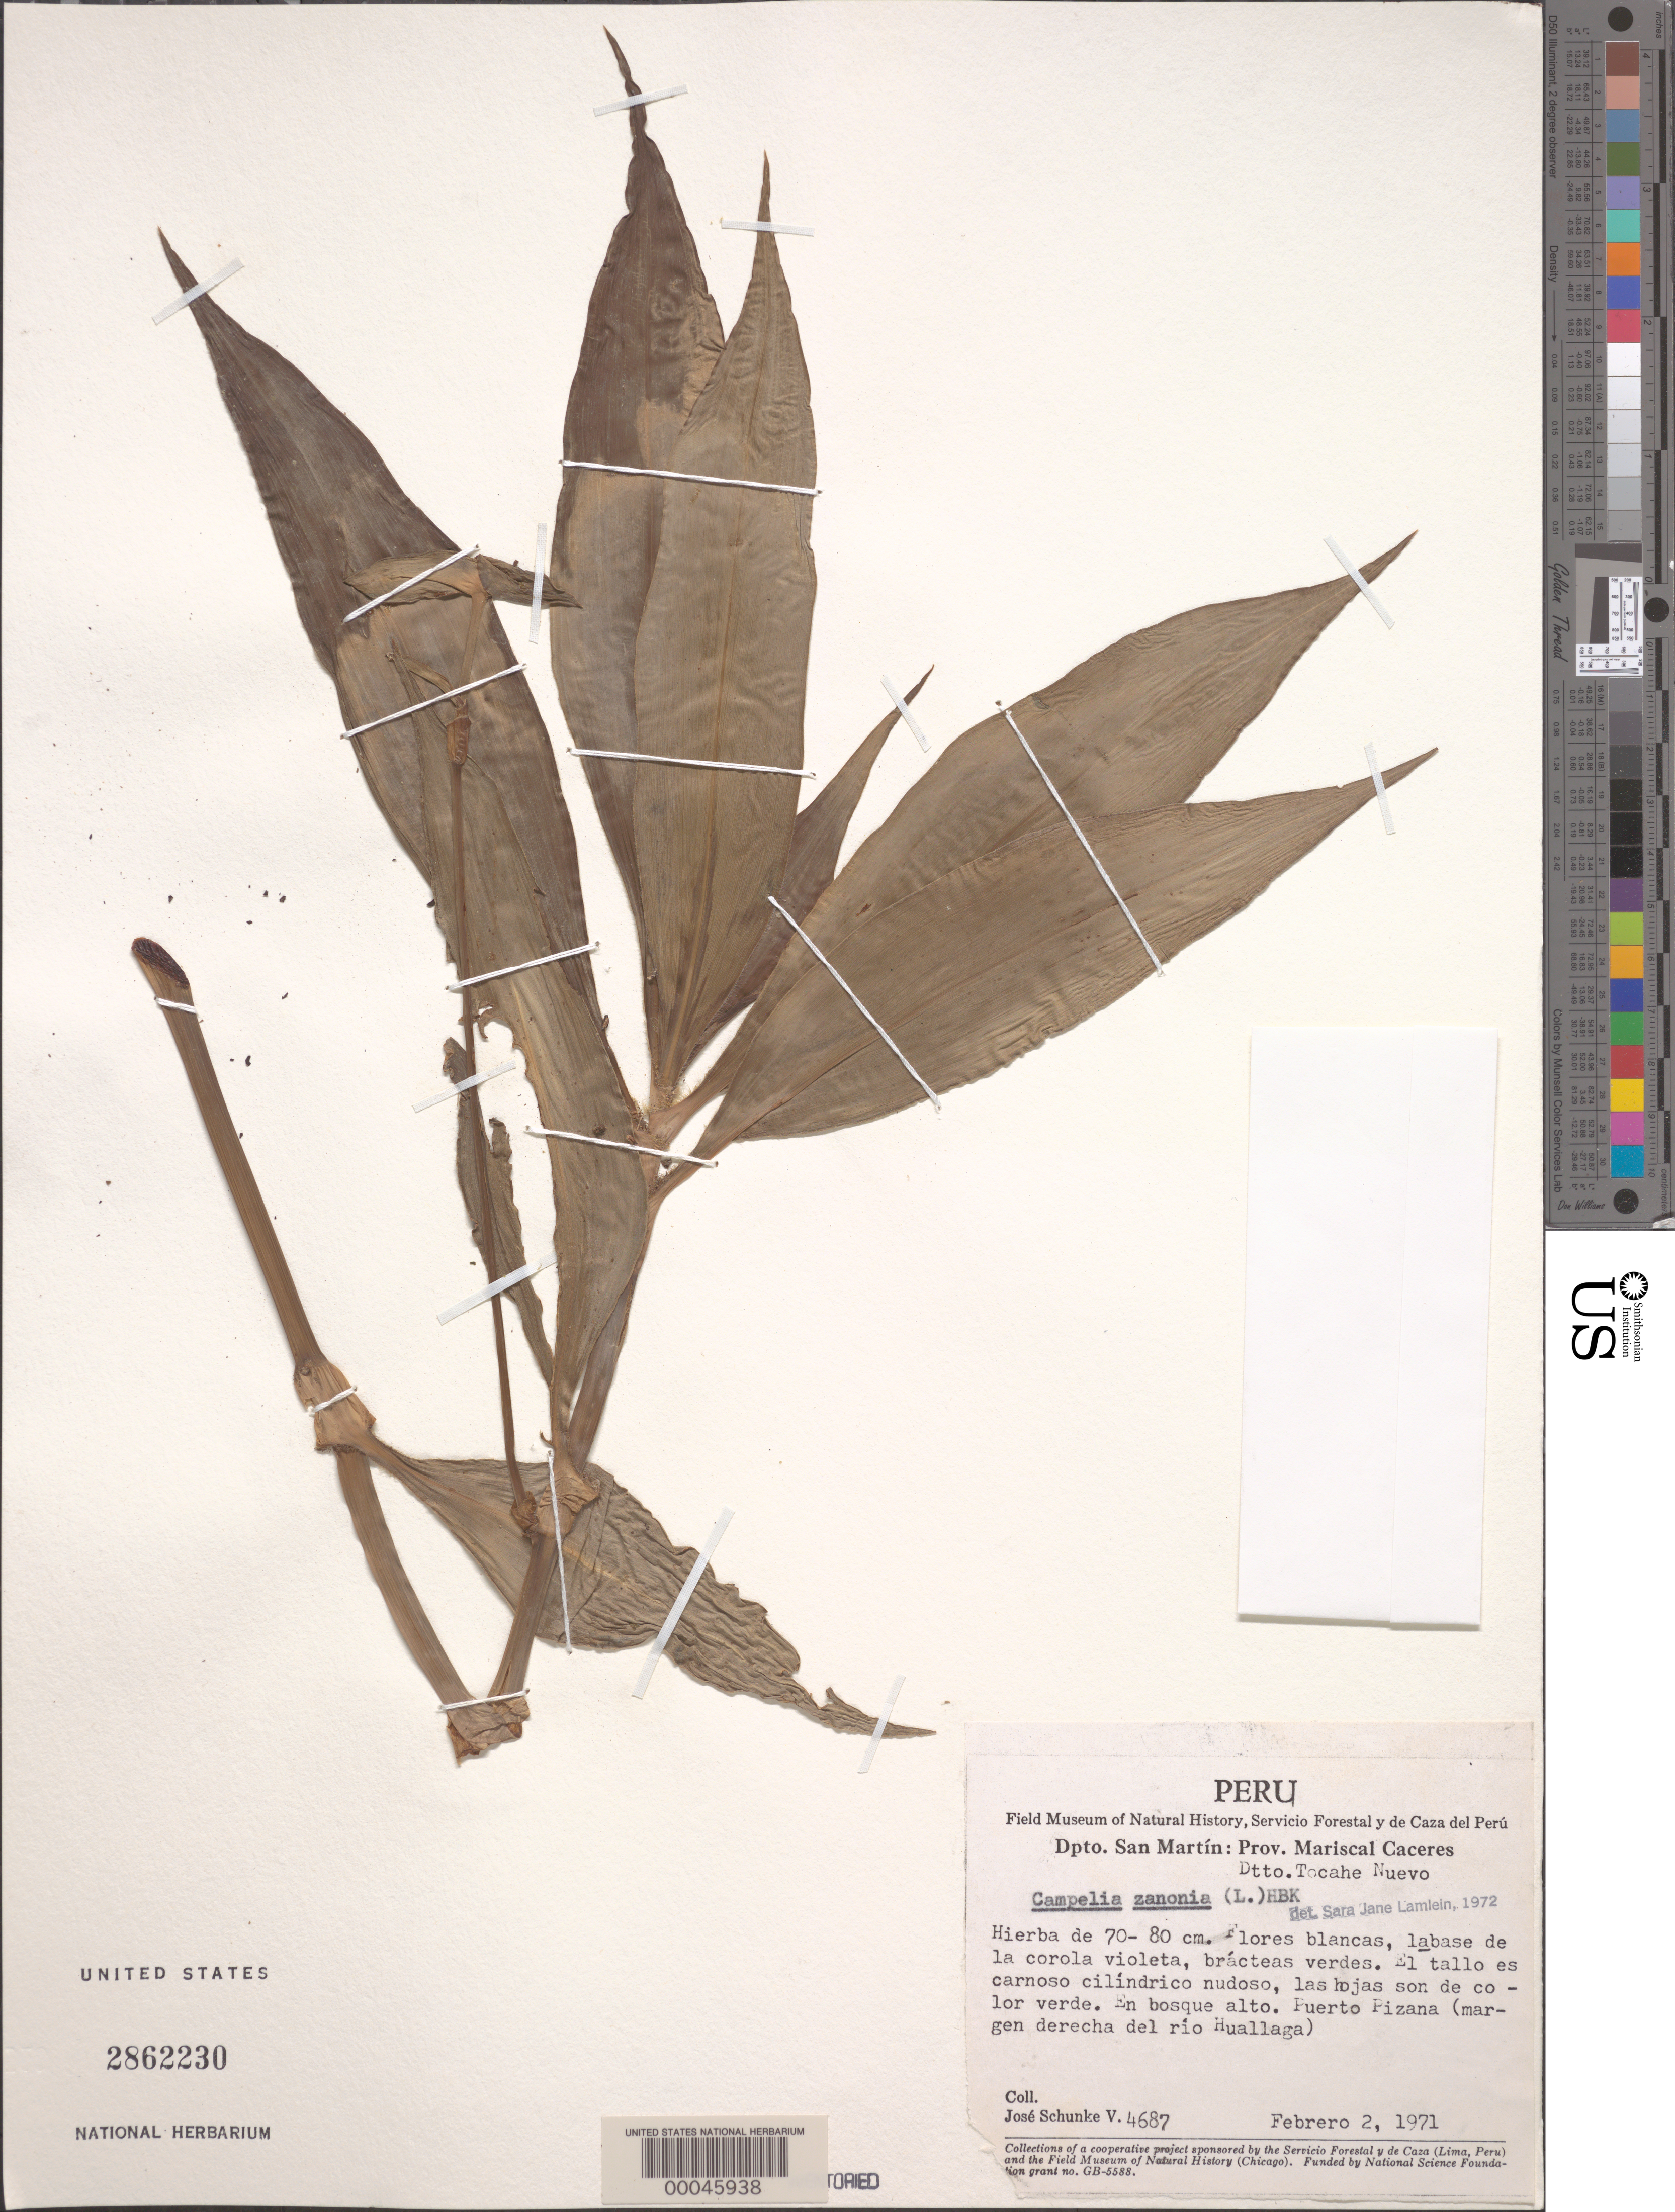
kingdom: Plantae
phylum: Tracheophyta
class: Liliopsida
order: Commelinales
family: Commelinaceae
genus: Tradescantia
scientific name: Tradescantia zanonia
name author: (L.) Sw.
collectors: J. Schunke Vigo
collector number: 4687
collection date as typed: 02 Feb 1971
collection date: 1971-02-02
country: Peru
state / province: San Martín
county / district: Mariscal Cáceres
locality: Puerto pizana, tocahe nuevo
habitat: Riverbank, forest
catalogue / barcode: US 2862230